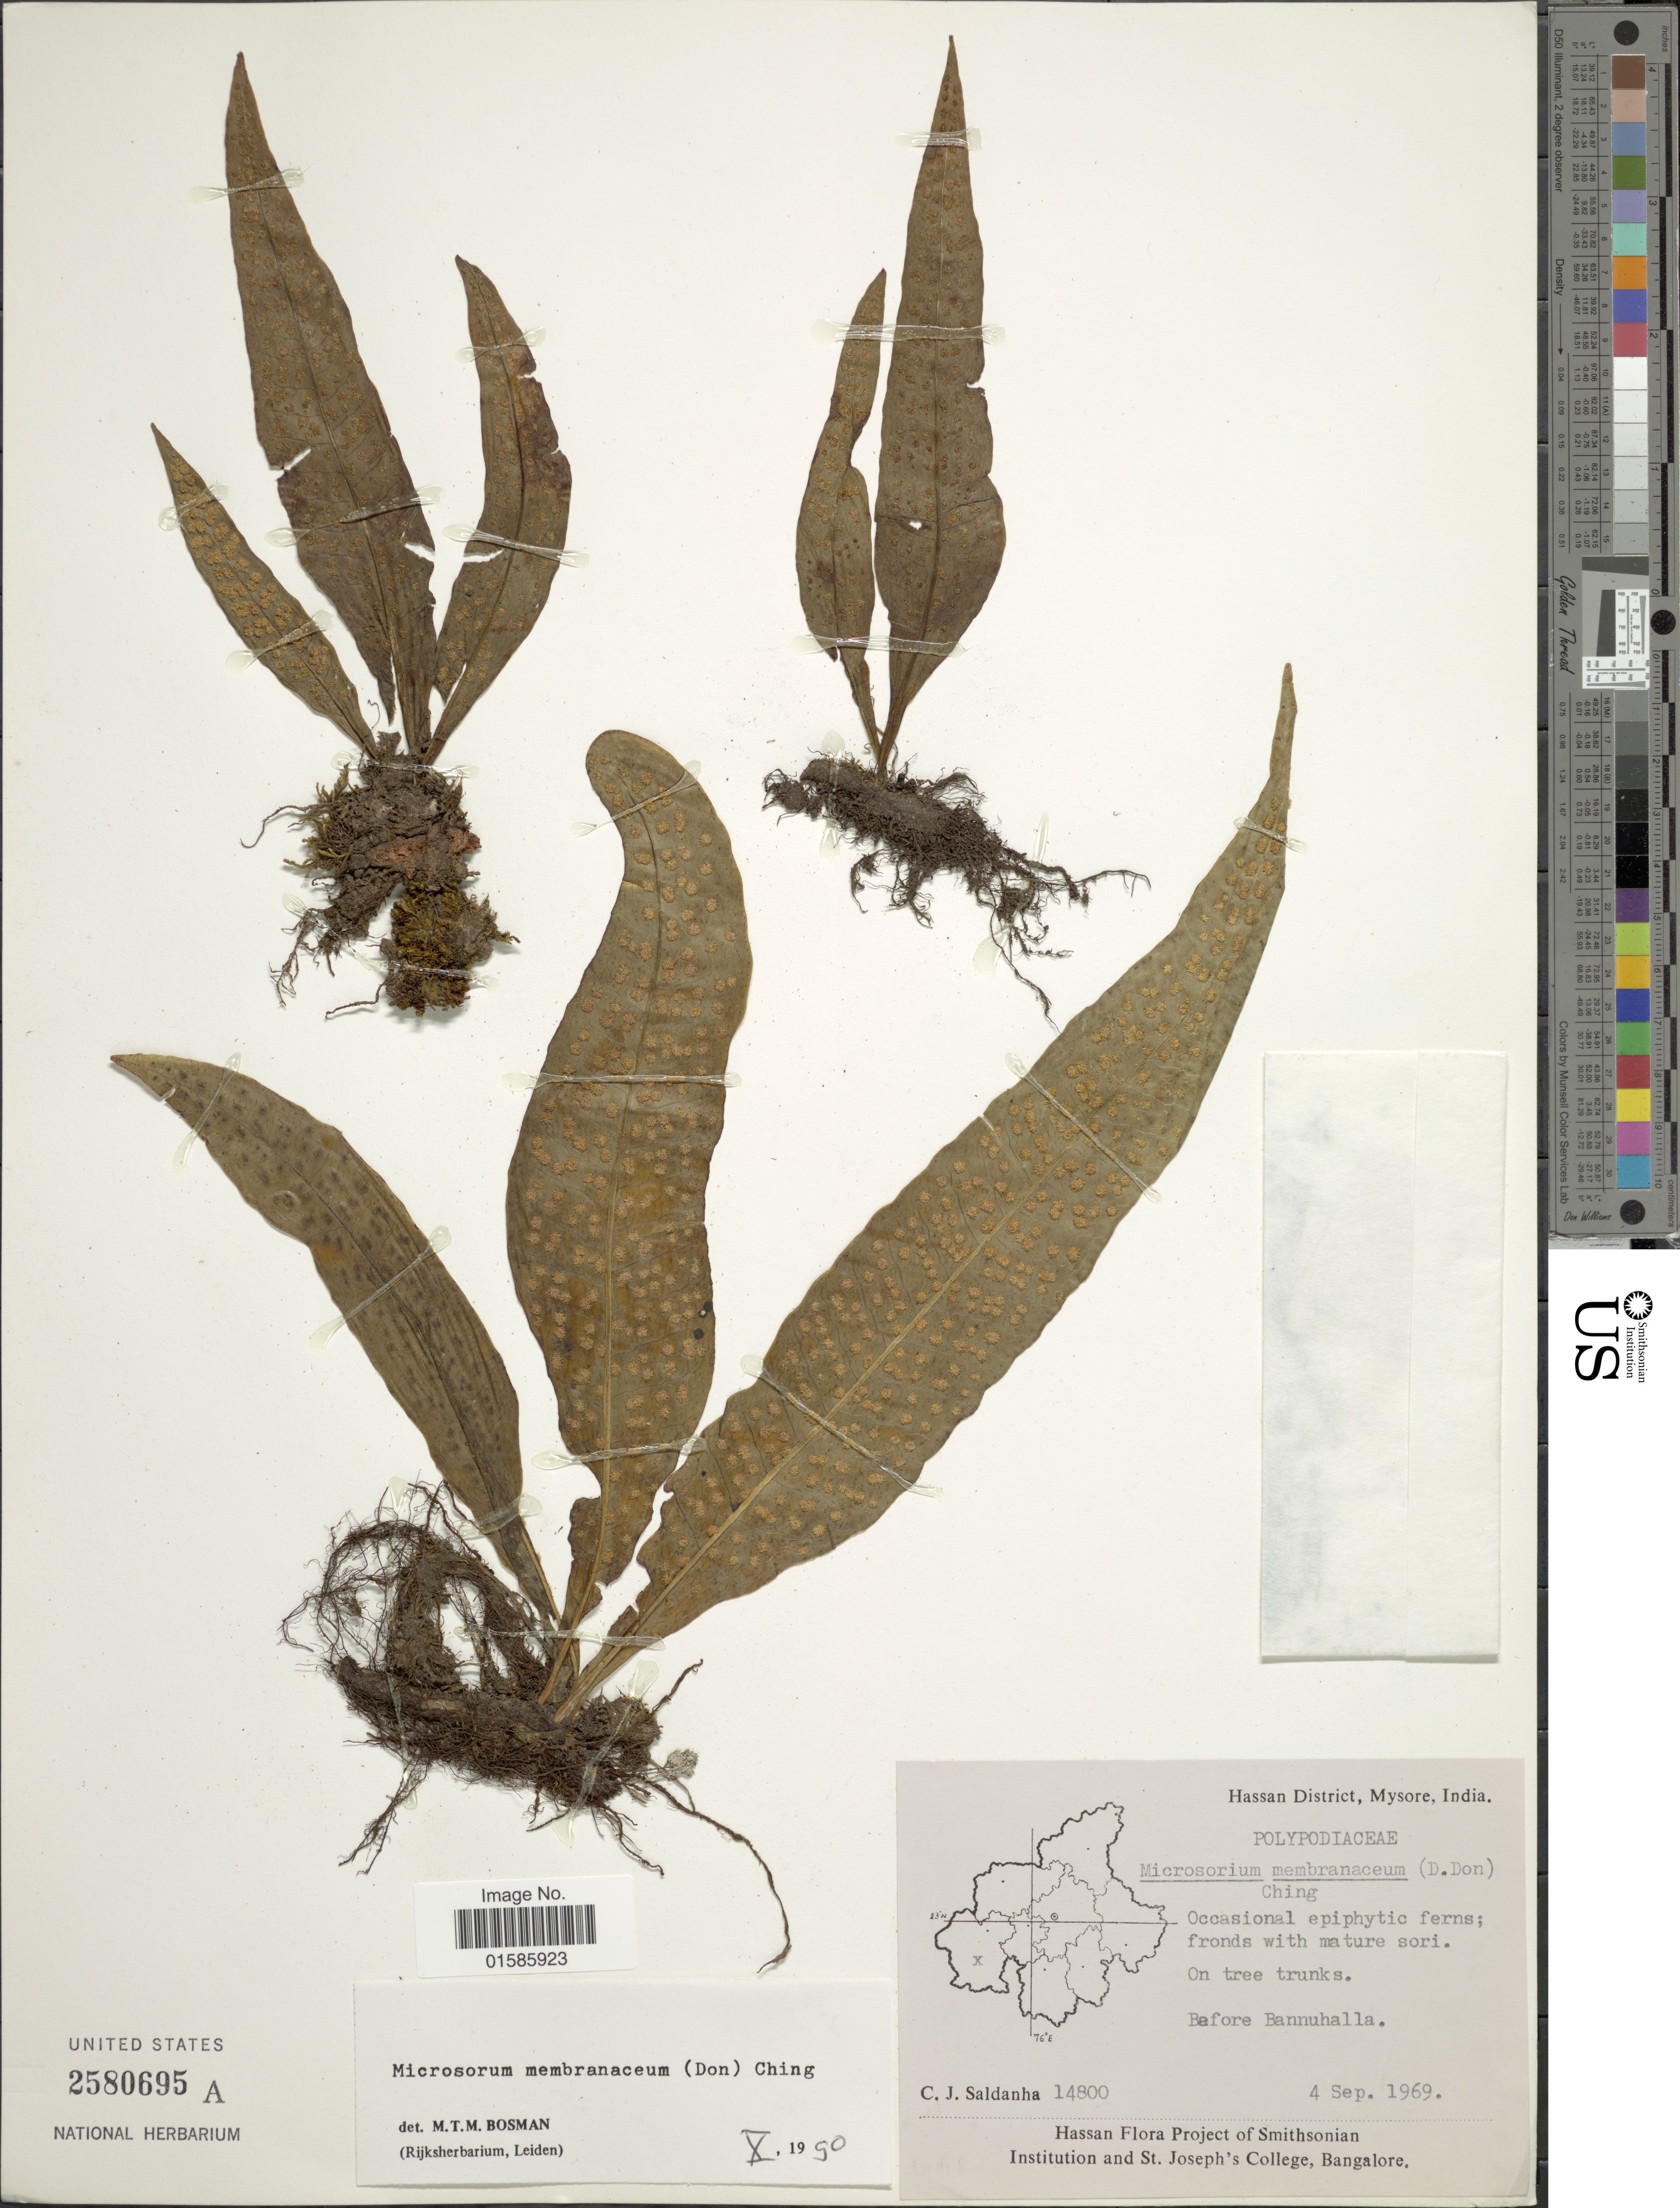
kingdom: Plantae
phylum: Tracheophyta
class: Polypodiopsida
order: Polypodiales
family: Polypodiaceae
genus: Microsorum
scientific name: Microsorum membranaceum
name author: (D. Don) Ching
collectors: C. J. Saldanha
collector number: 14800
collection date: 1969-09-04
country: India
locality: Hassan District, Mysore, Before Bannuhalla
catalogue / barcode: US 2580695A